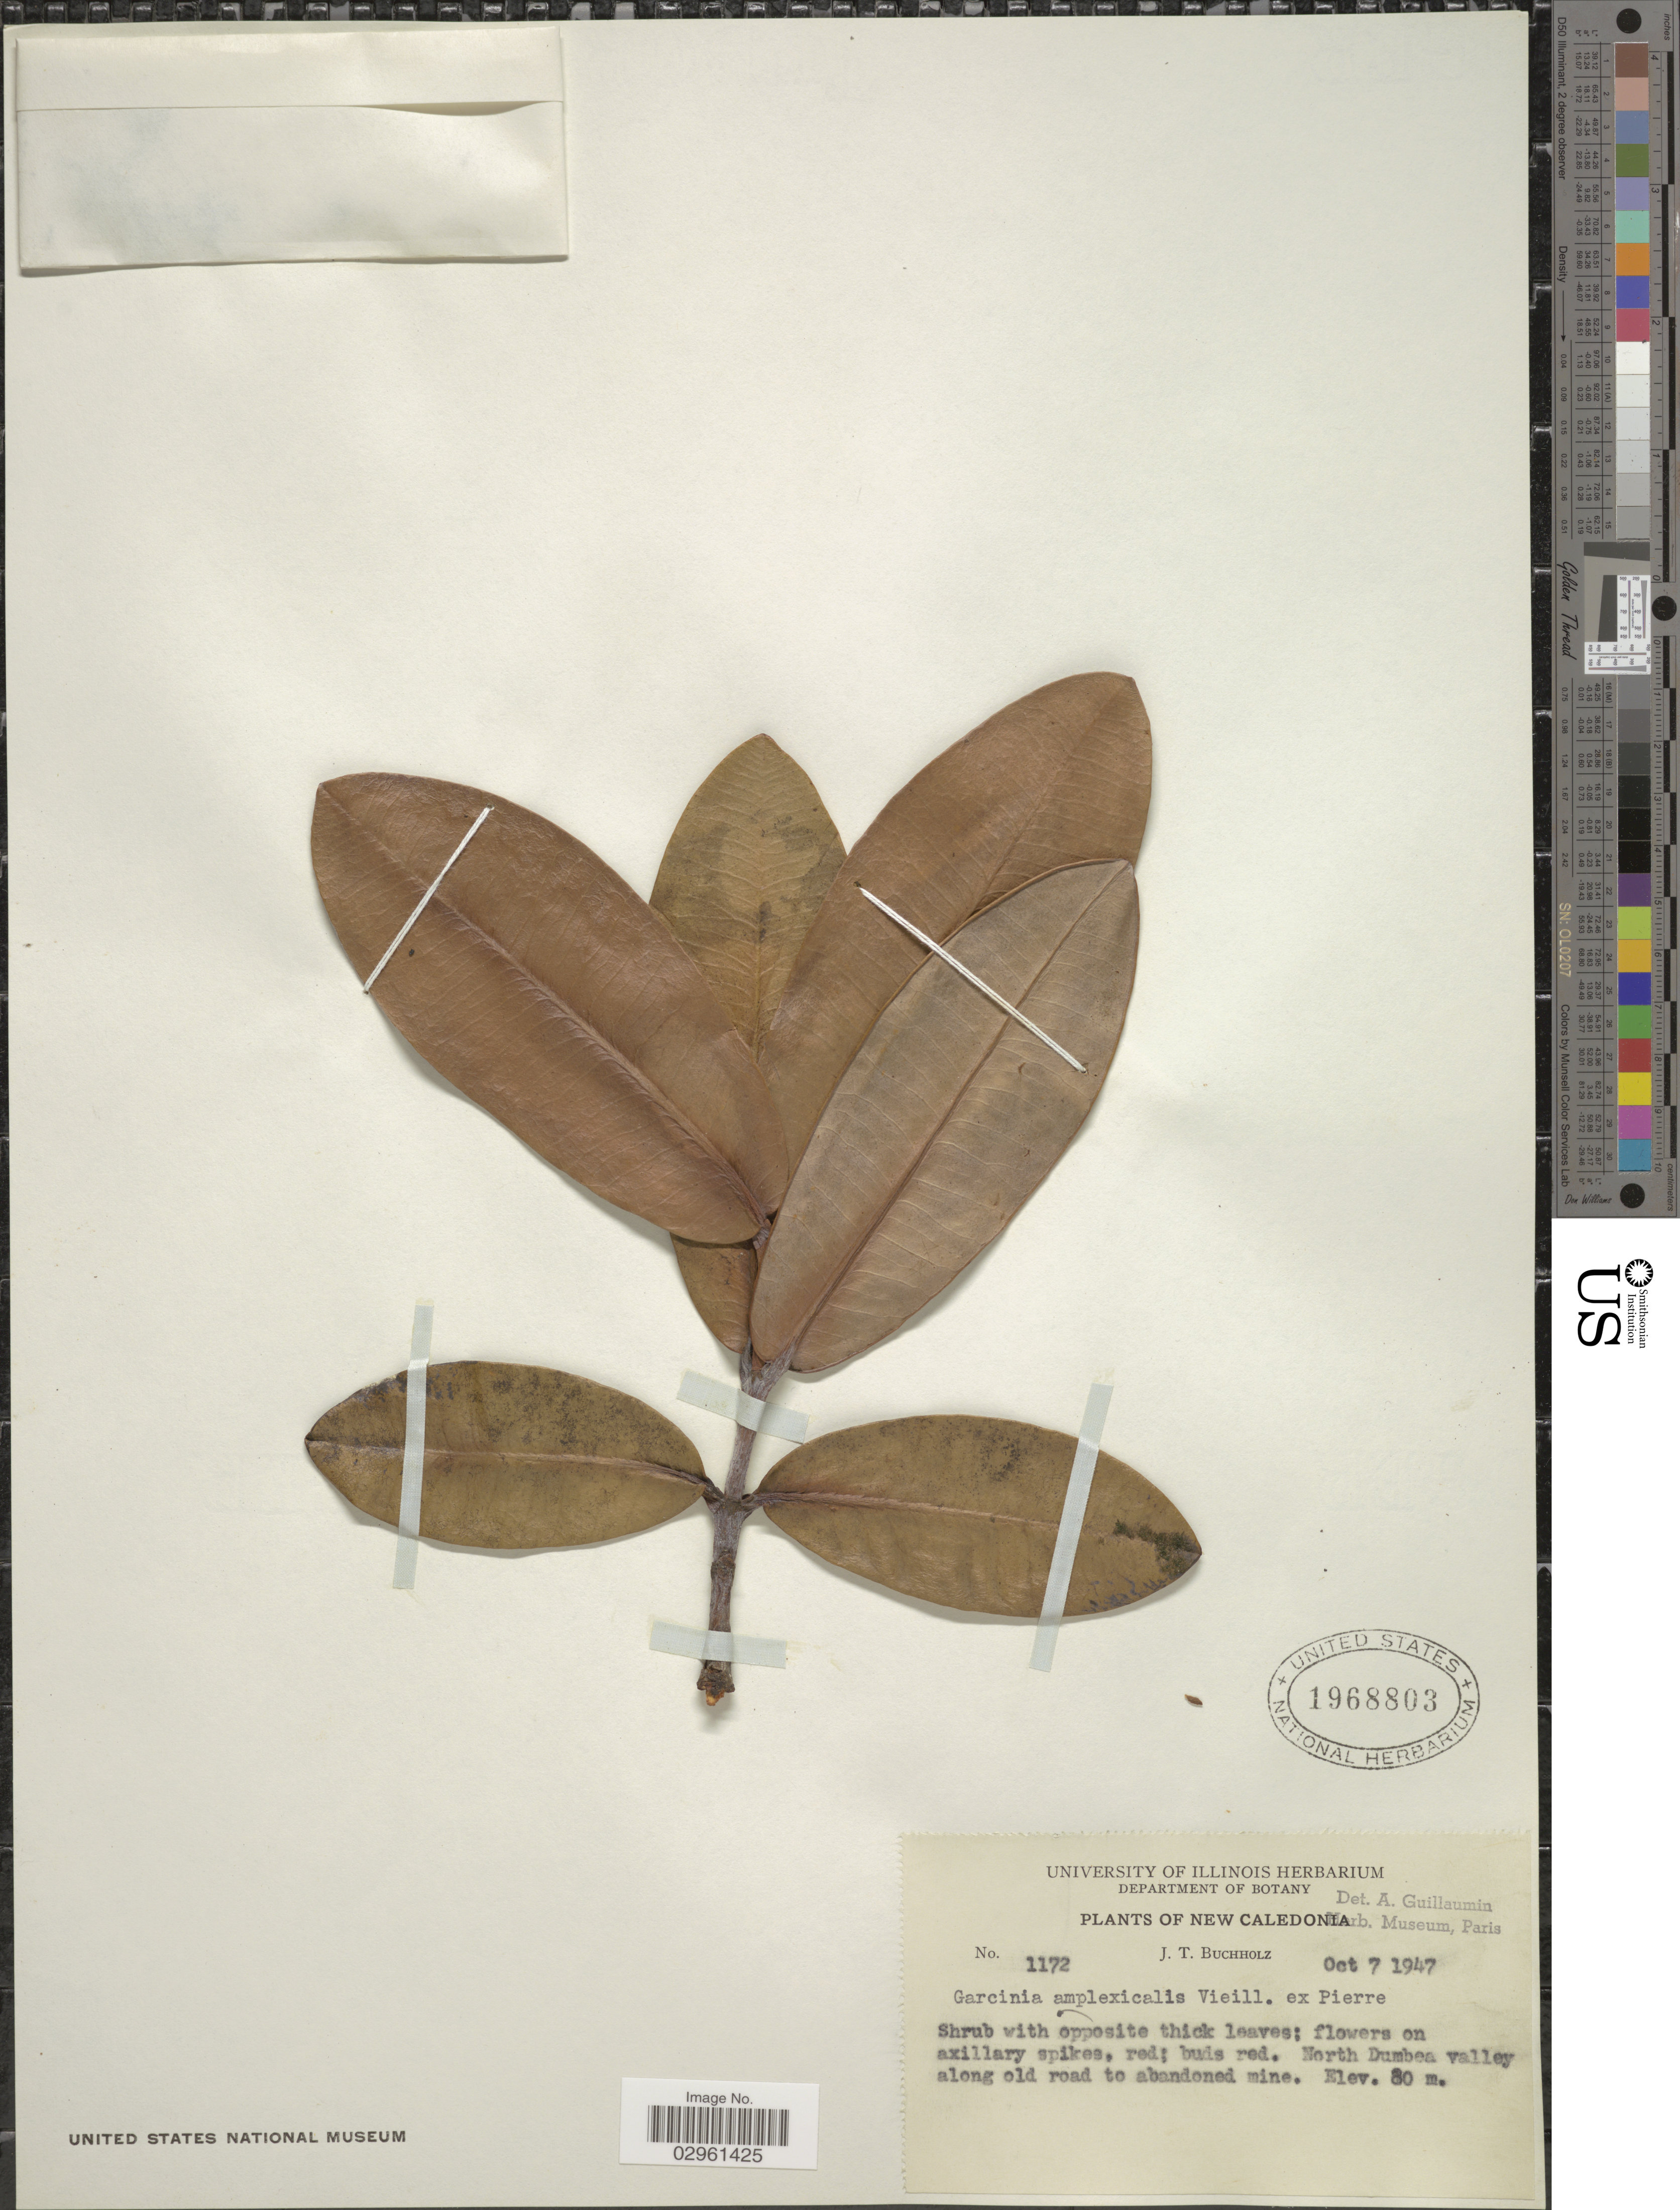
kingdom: Plantae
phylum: Tracheophyta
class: Magnoliopsida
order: Malpighiales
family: Clusiaceae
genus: Garcinia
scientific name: Garcinia amplexicaulis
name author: Vieill. ex Pierre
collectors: J. T. Buchholz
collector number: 1172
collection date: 1947-10-07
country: New Caledonia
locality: North Dumbea valley along old road to abandoned mine.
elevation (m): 80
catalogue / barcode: US 1968803